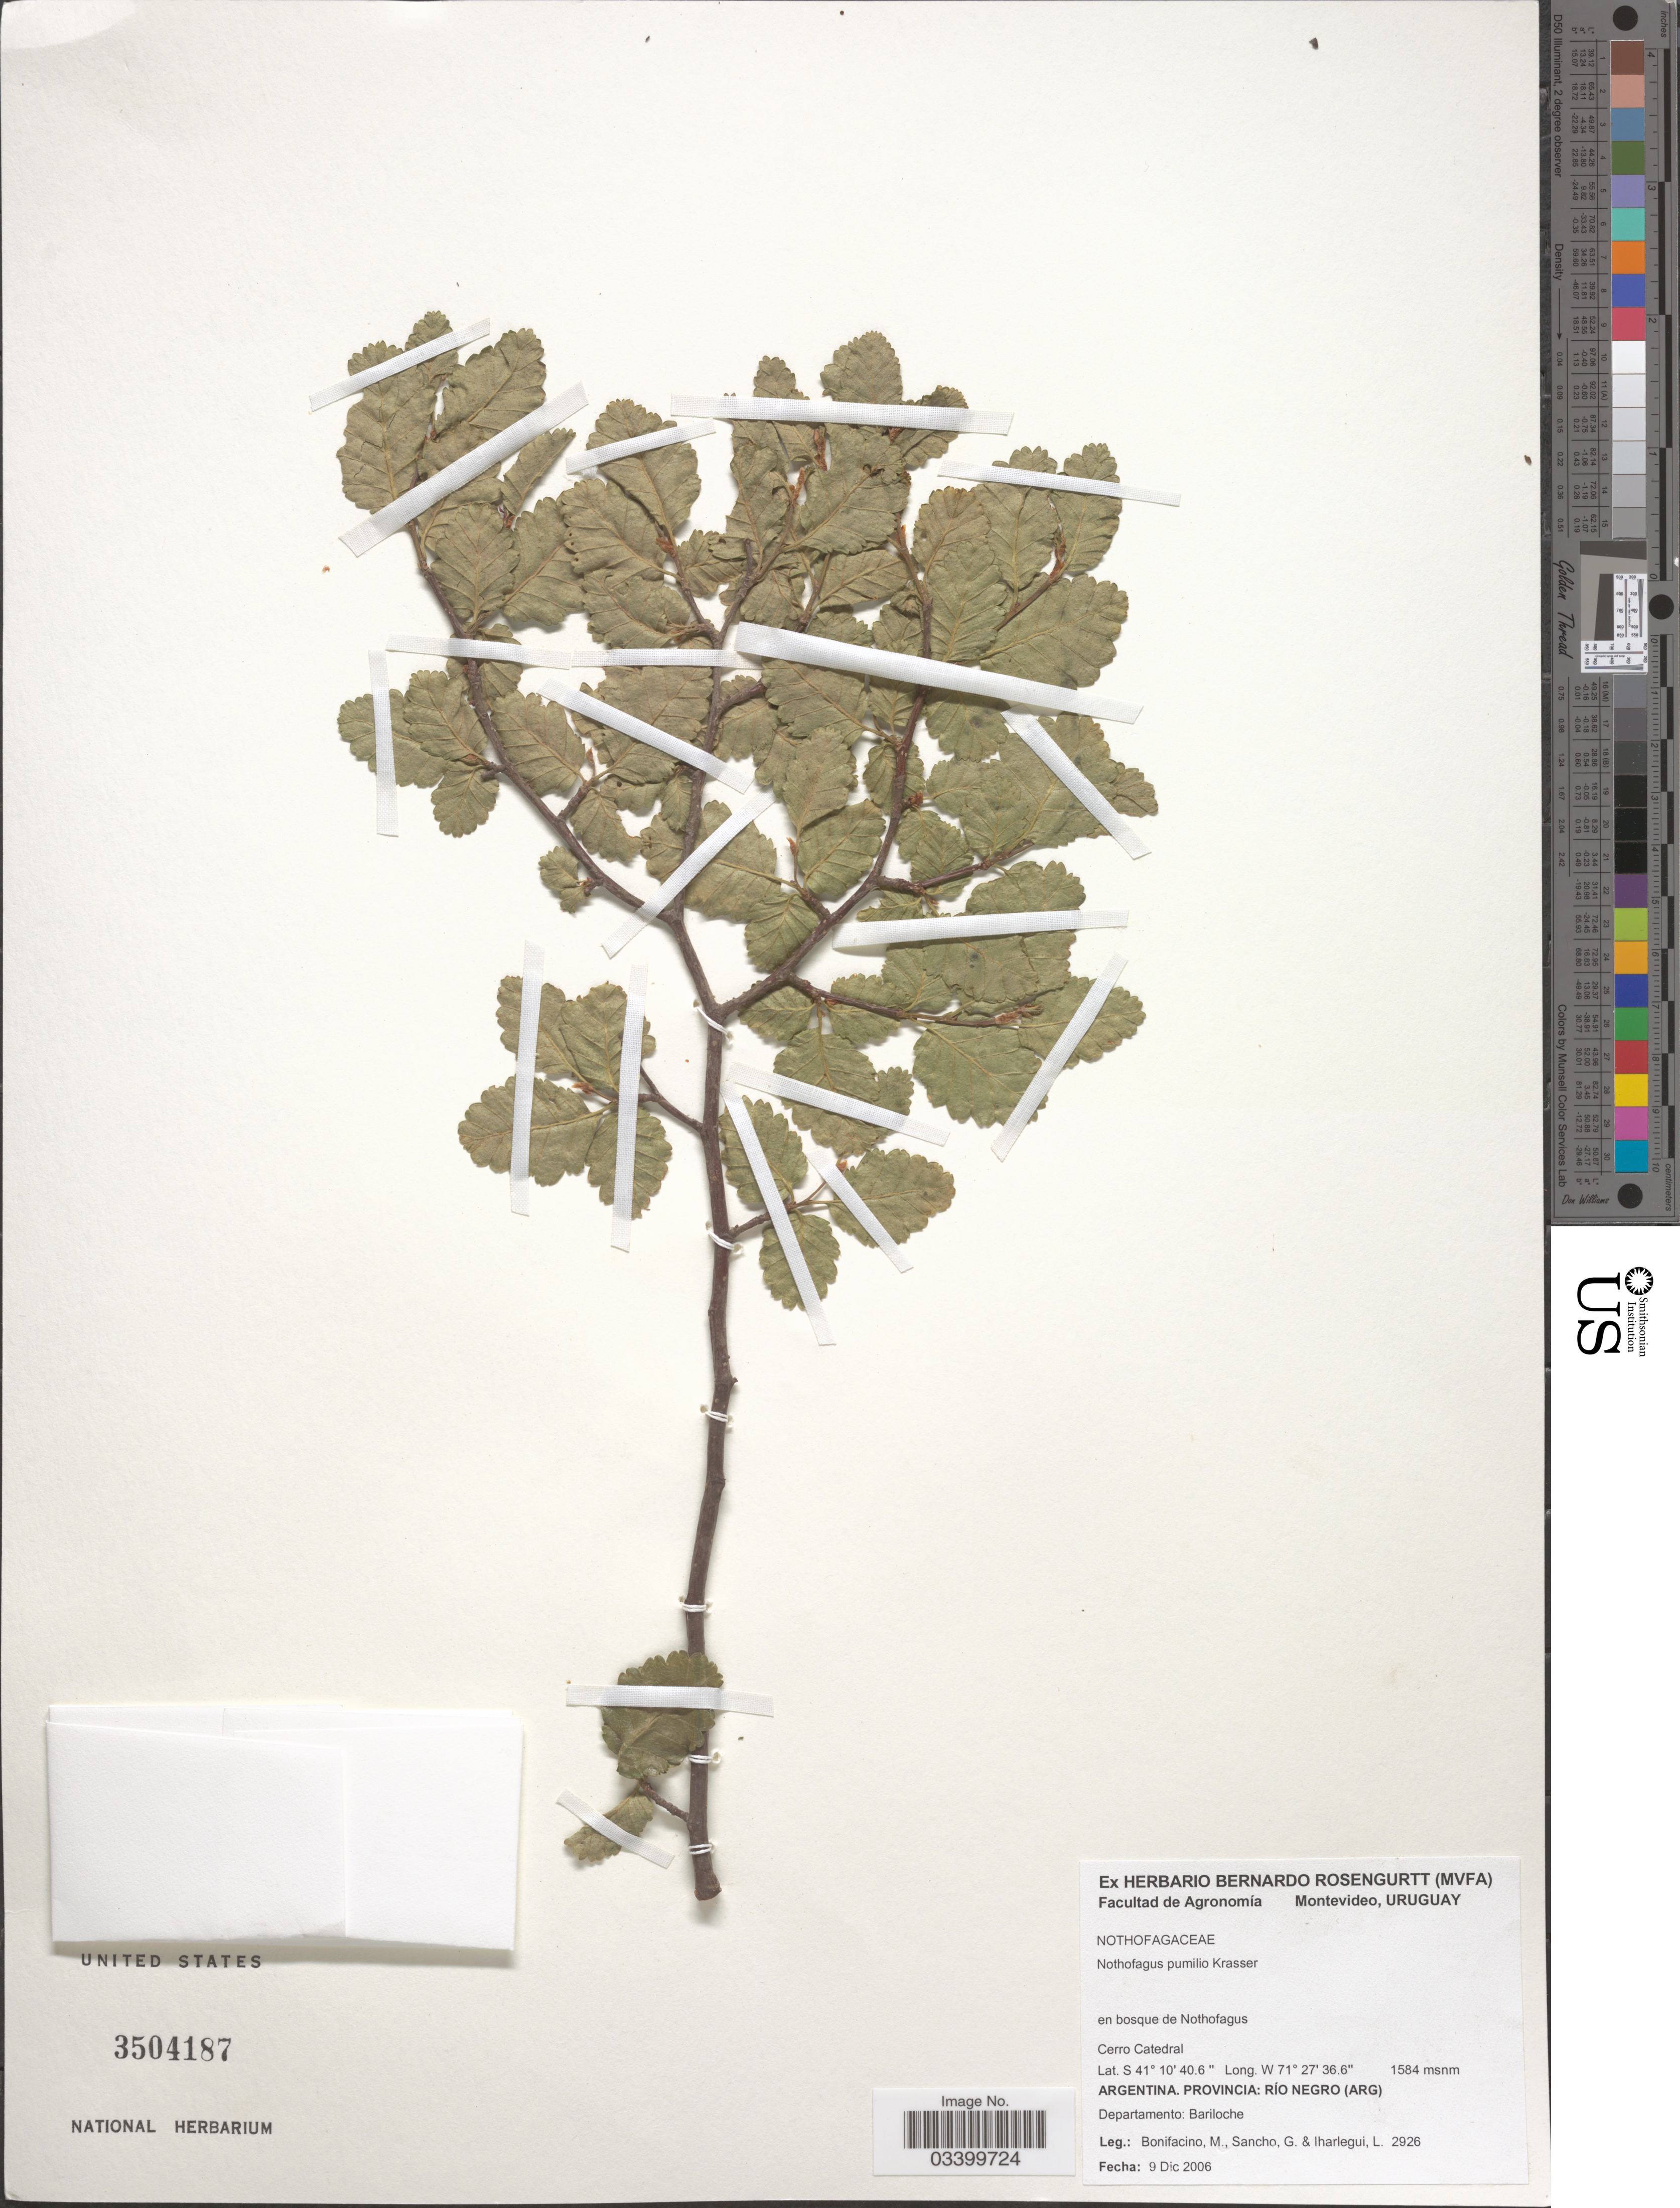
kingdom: Plantae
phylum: Tracheophyta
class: Magnoliopsida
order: Fagales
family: Nothofagaceae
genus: Nothofagus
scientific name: Nothofagus pumilio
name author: (Poepp. & Endl.) Krasser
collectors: M. Bonifacino, G. Sancho & L. Iharlegui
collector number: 2926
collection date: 2006-12-09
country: Argentina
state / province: Rio Negro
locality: Cerro Catedral. Departamento: Bariloche.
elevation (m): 1584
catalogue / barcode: US 3504187